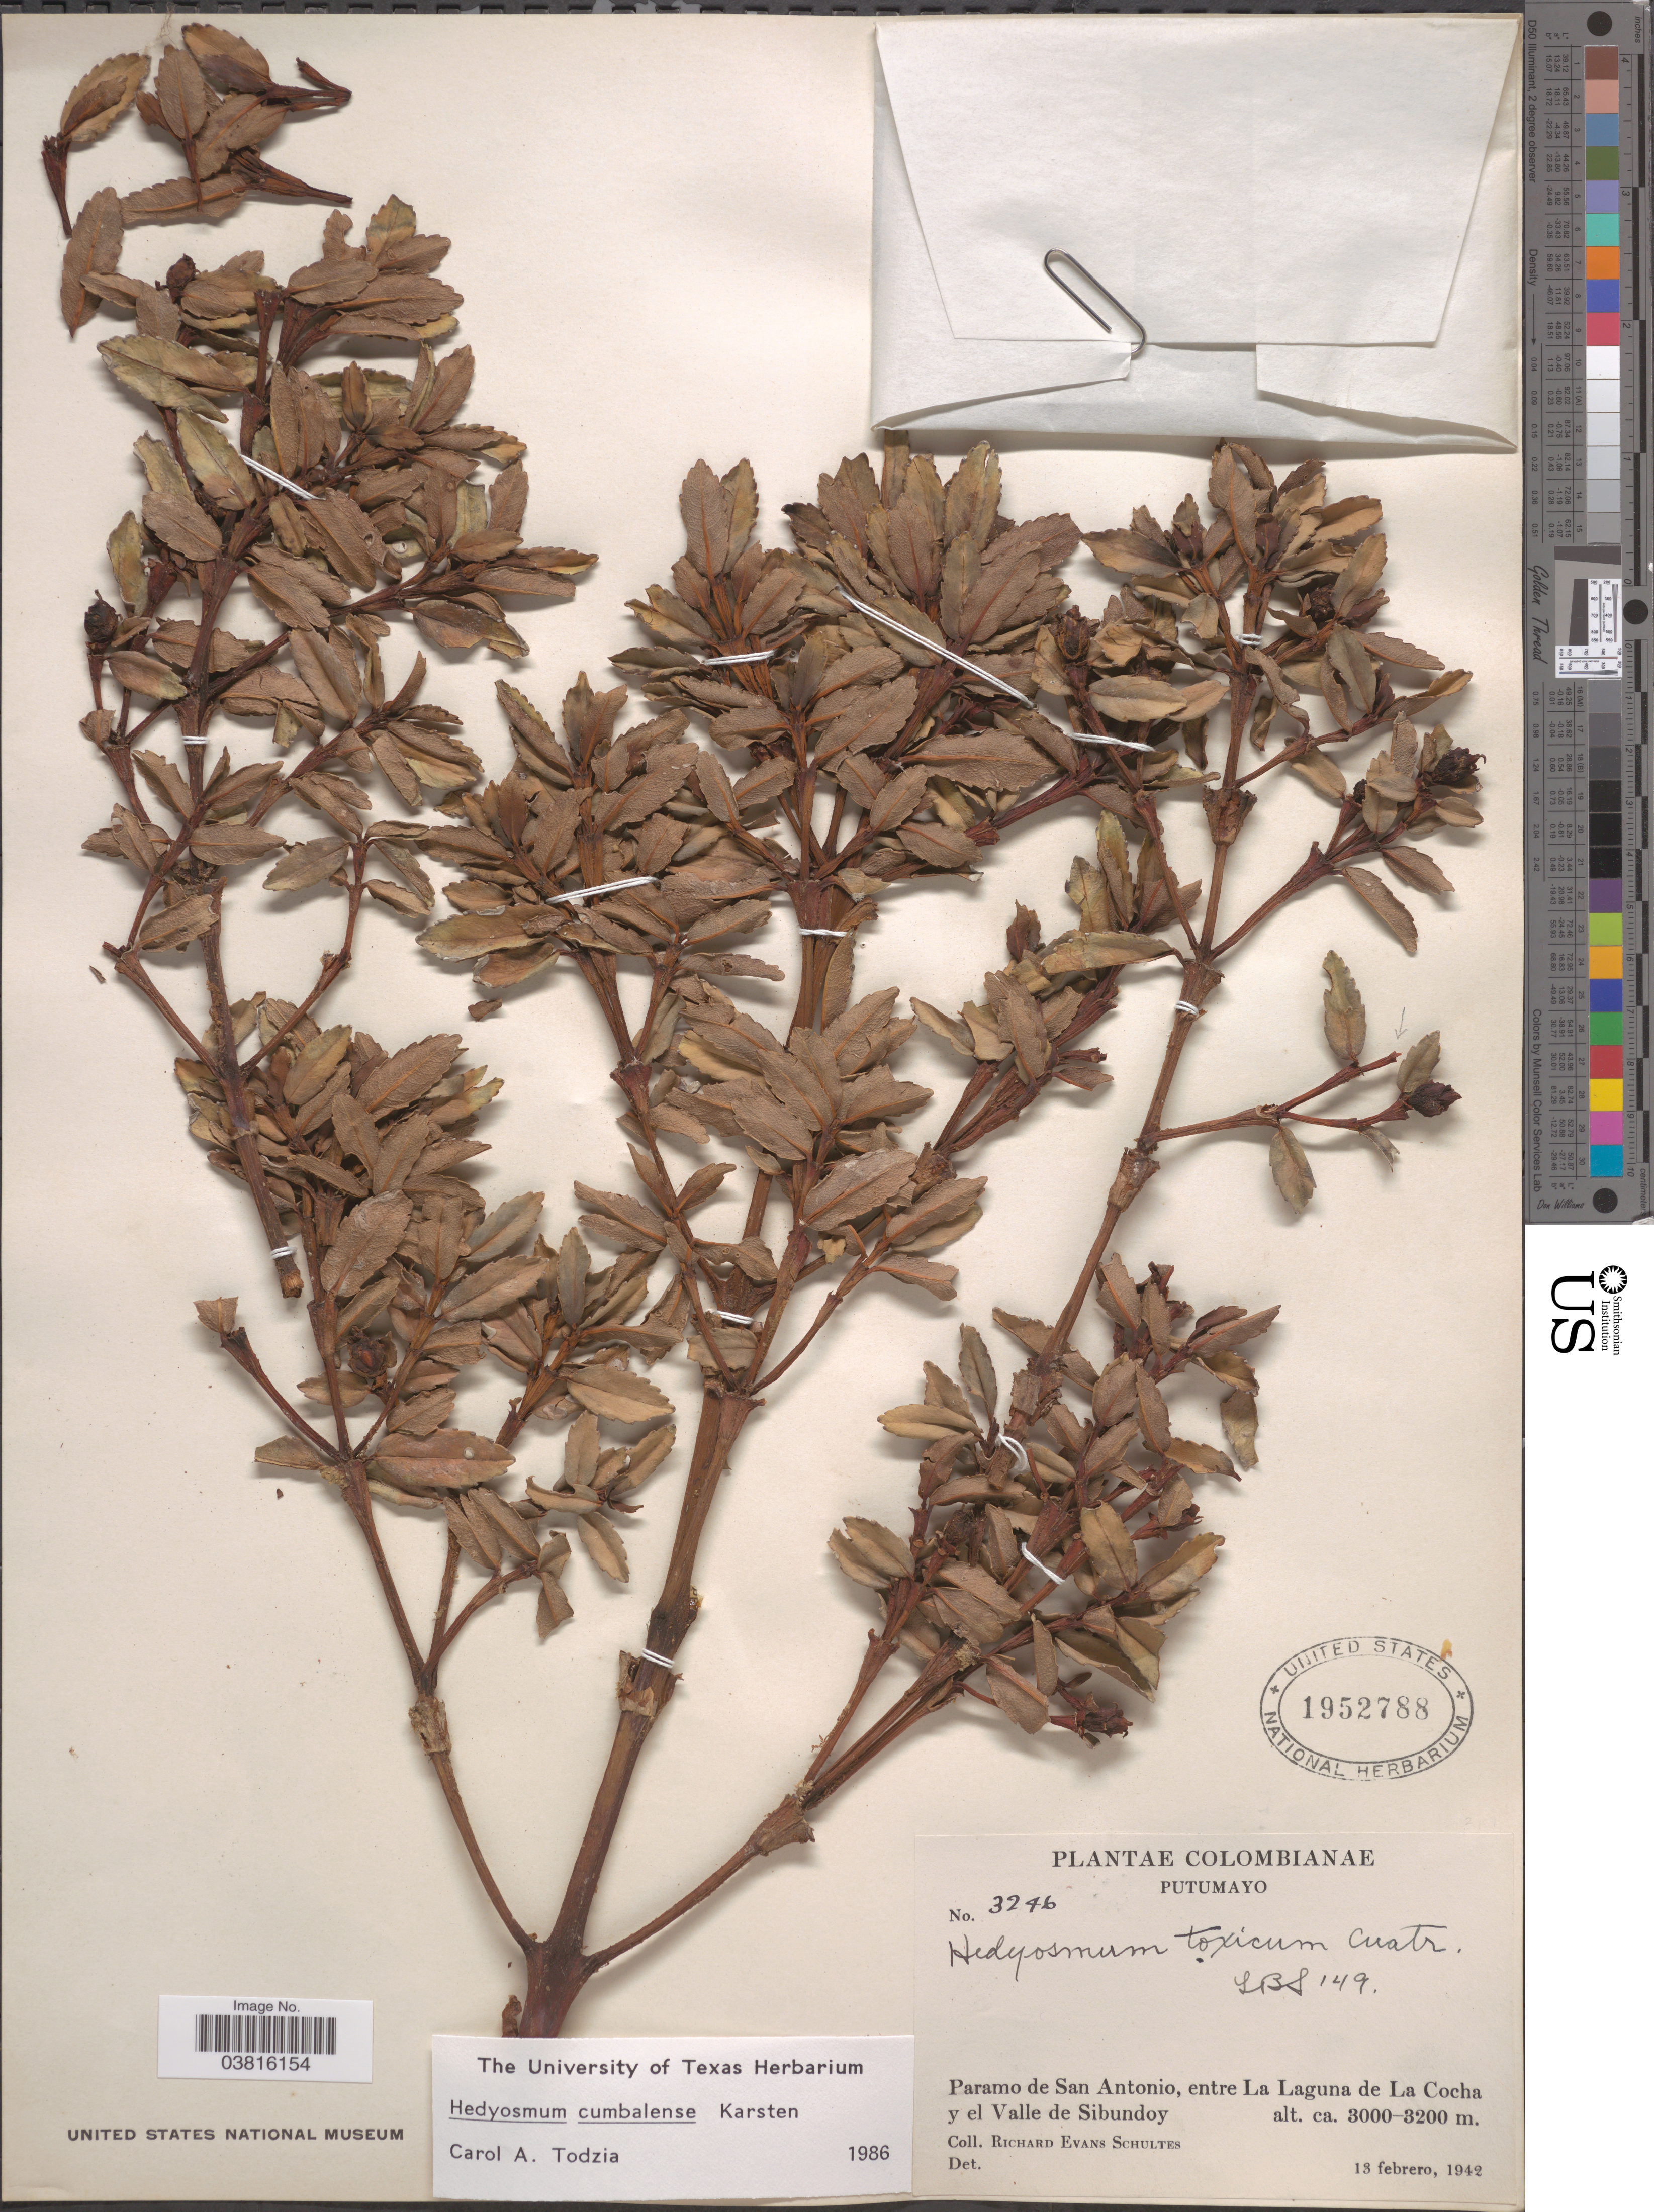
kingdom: Plantae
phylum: Tracheophyta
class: Magnoliopsida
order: Chloranthales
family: Chloranthaceae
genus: Hedyosmum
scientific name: Hedyosmum cumbalense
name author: H. Karst.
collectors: R. E. Schultes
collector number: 3246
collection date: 1942-02-13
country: Colombia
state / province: Putumayo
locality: Paramo de San Antonio, entre La Laguna de La Cocha y el Valle de Sibundoy.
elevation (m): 3000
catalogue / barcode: US 1952788